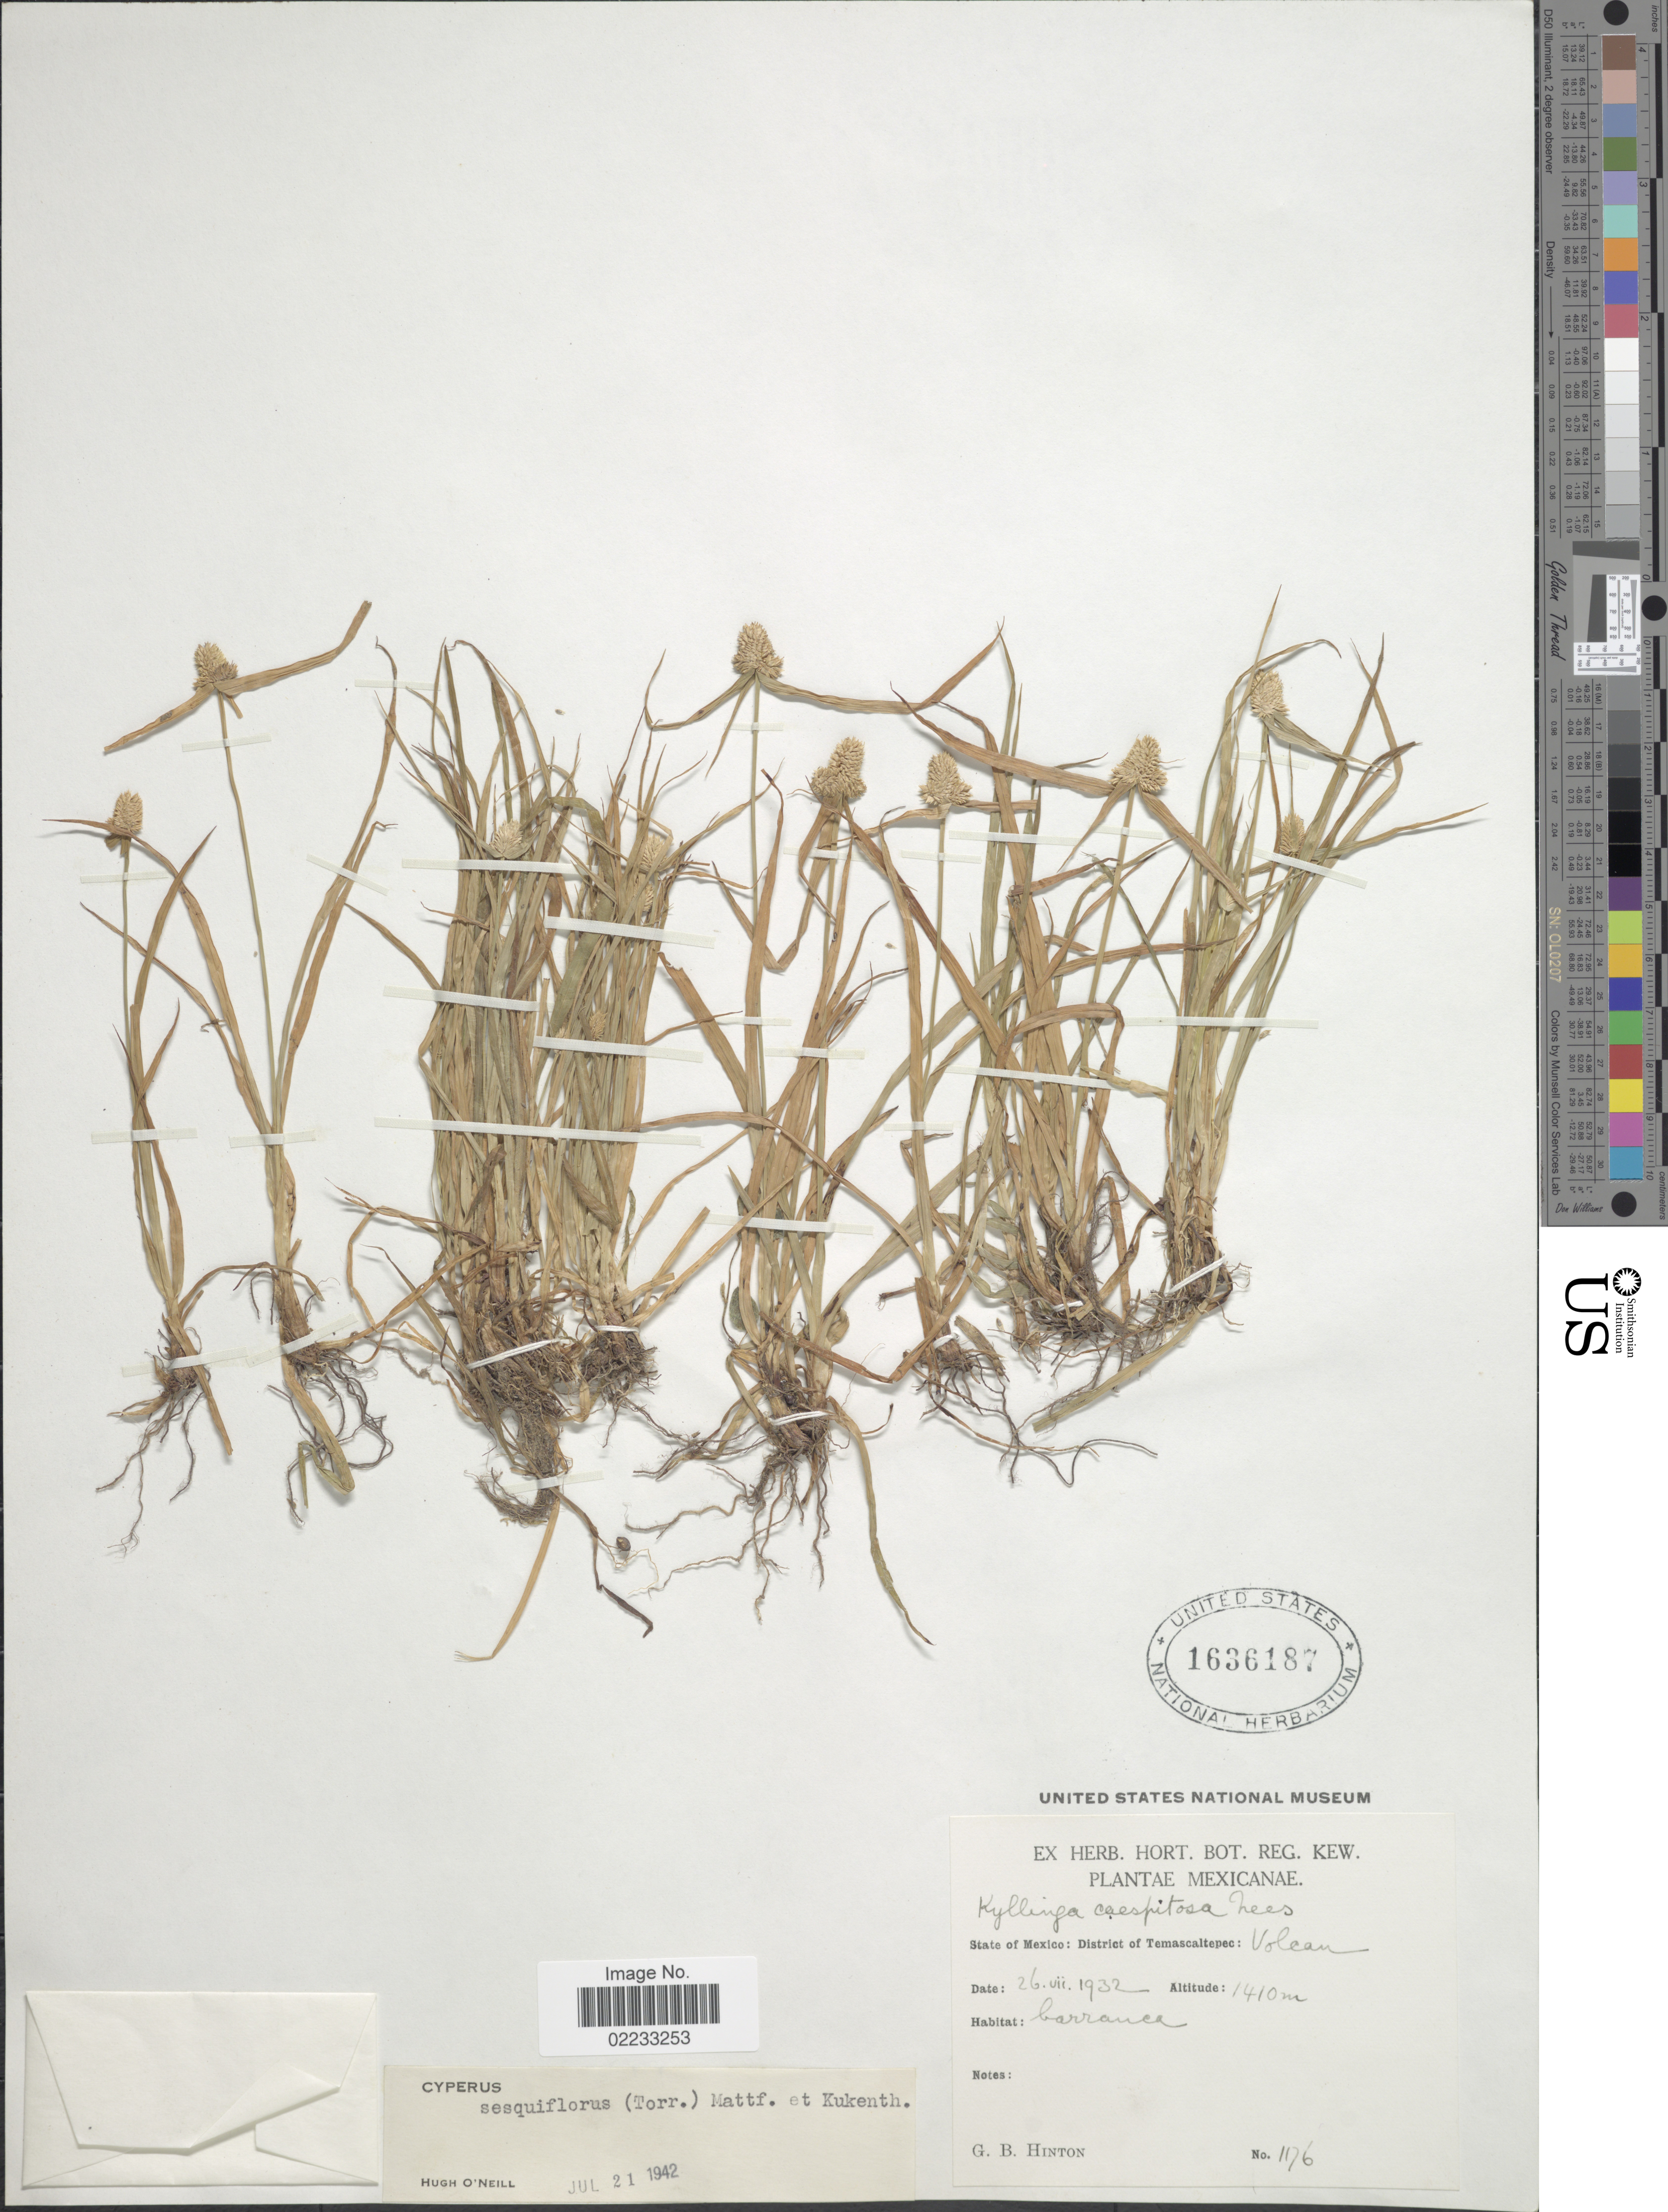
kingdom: Plantae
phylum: Tracheophyta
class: Liliopsida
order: Poales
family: Cyperaceae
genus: Cyperus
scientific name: Cyperus sesquiflorus subsp. sesquiflorus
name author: (Torr.) Mattf. & Kük.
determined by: Strong, M. T., (US), Smithsonian Institution - National Museum of Natural History (UNITED STATES)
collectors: G. B. Hinton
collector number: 196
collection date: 1932-07-26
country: Mexico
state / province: México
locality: District of Temascaltepec: Volcan, barranca.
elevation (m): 1410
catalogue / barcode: US 1636187